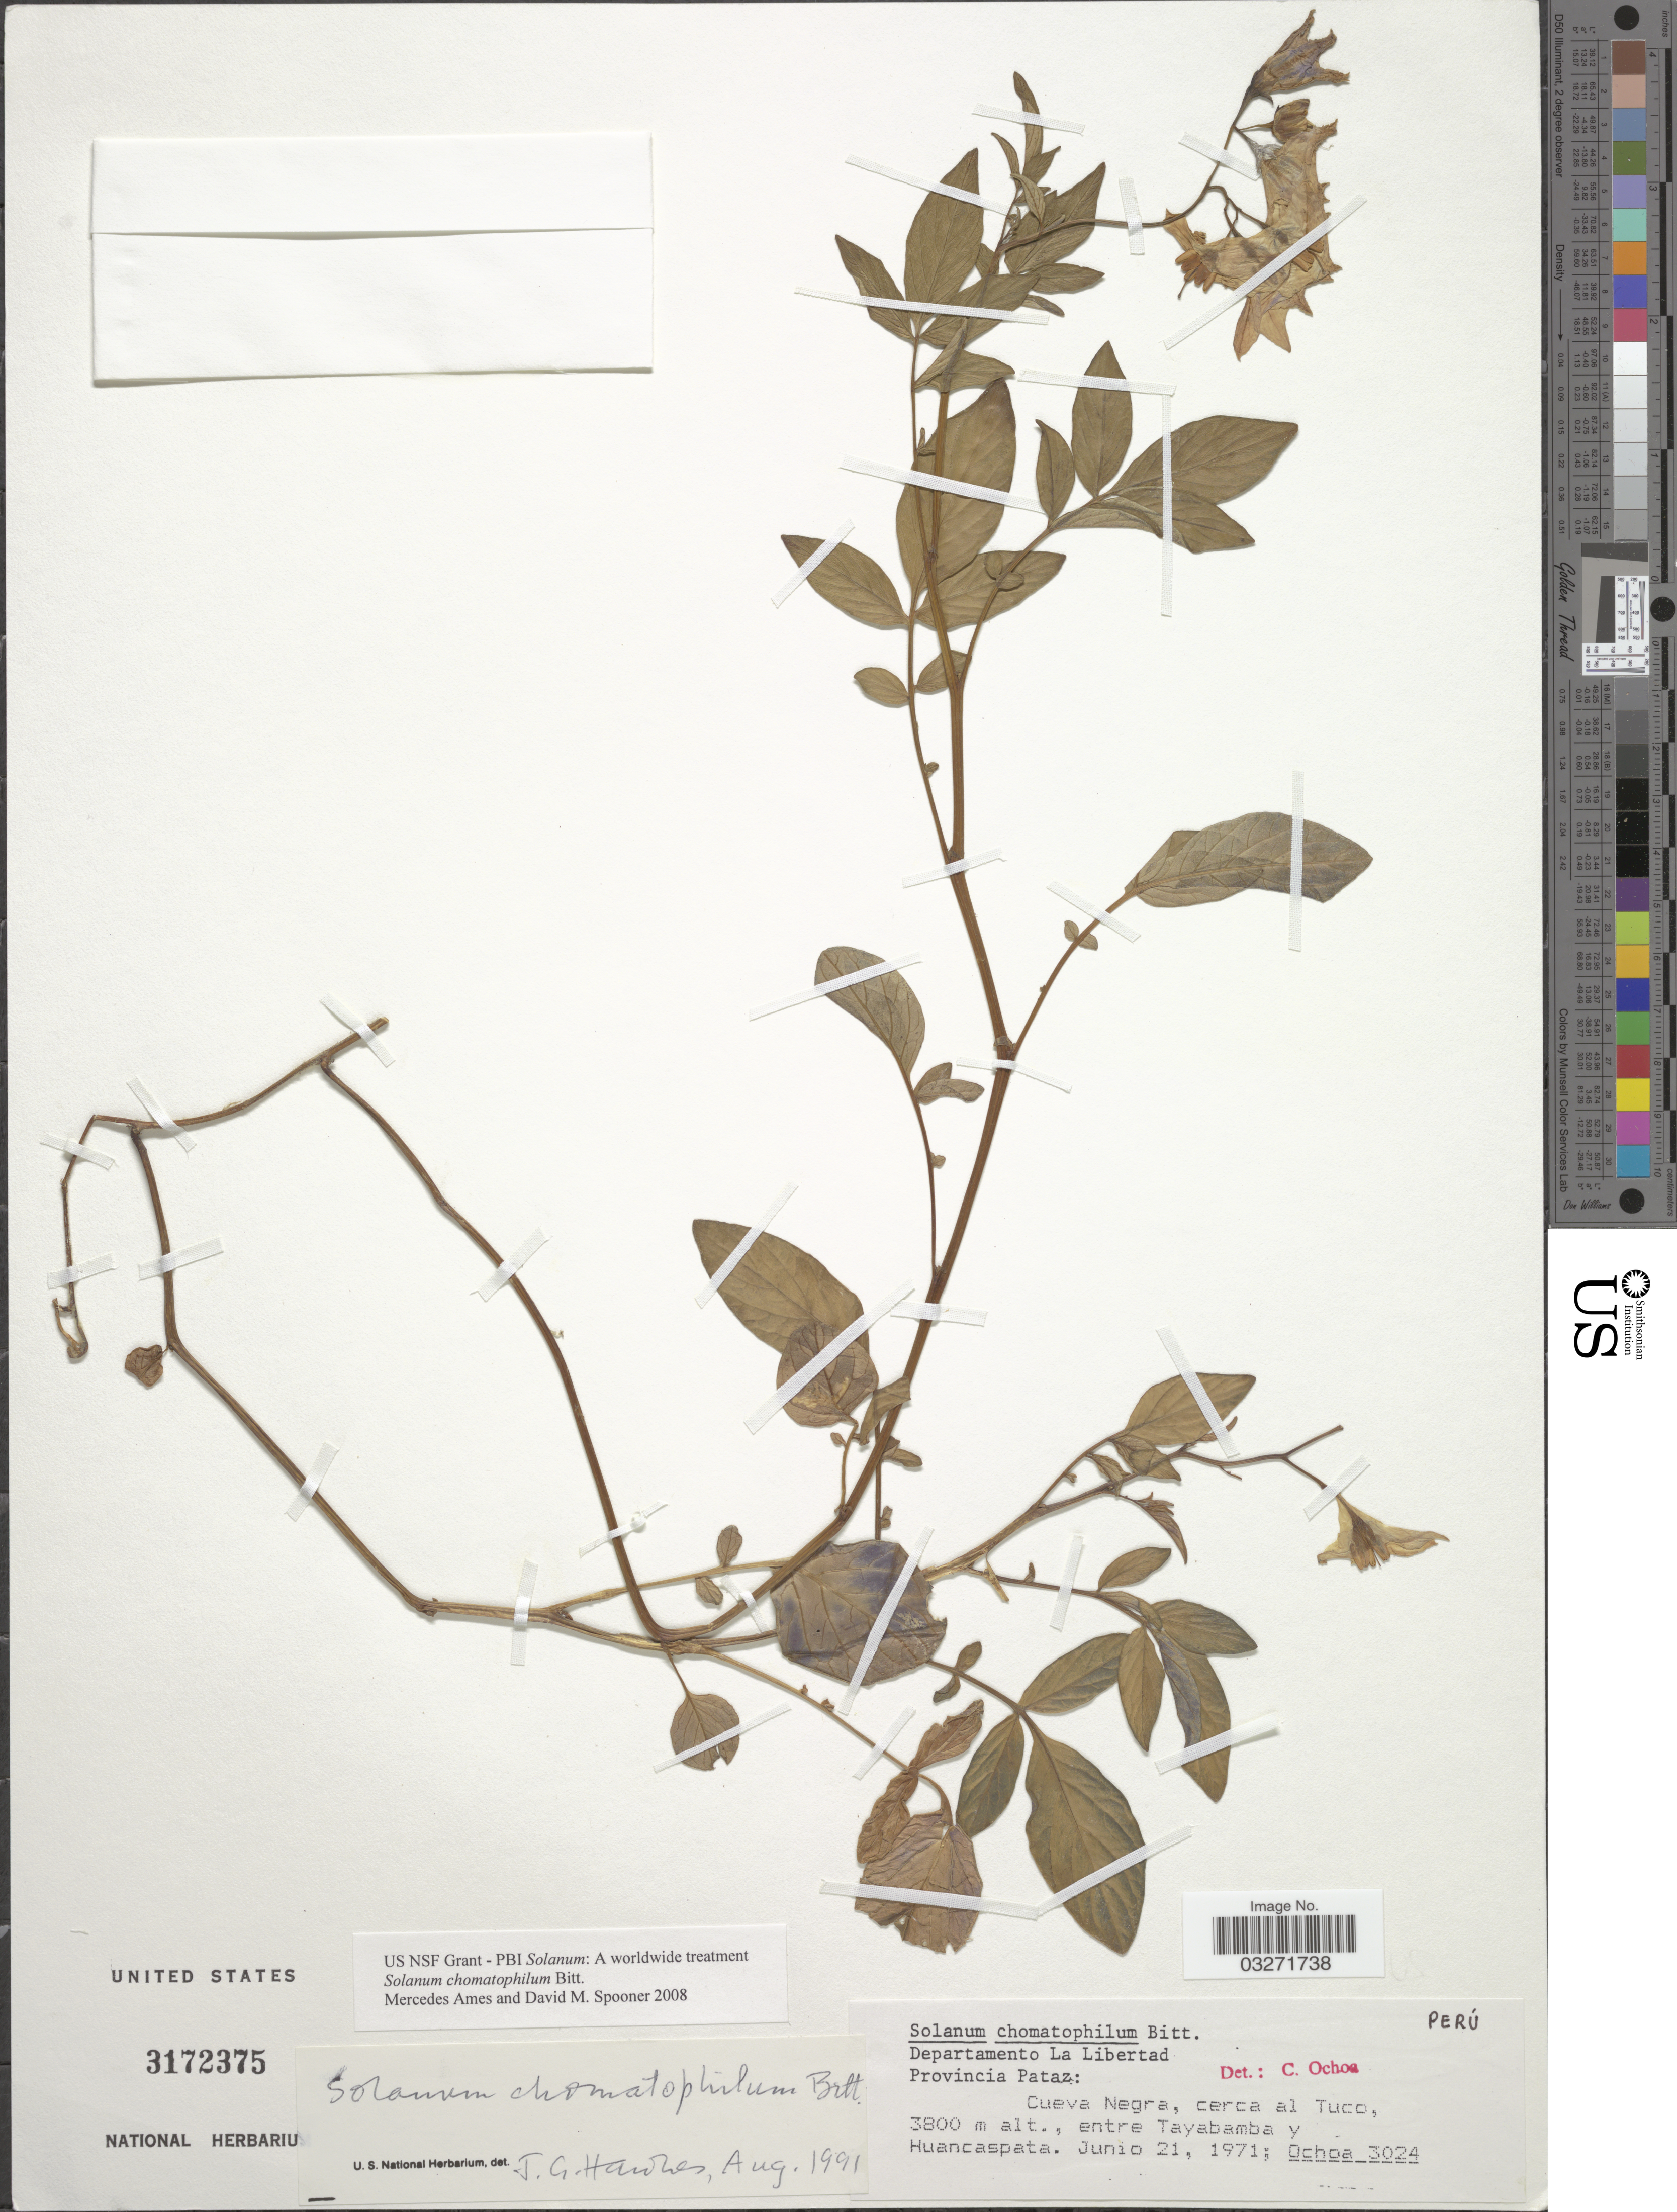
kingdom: Plantae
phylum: Tracheophyta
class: Magnoliopsida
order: Solanales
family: Solanaceae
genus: Solanum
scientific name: Solanum chomatophilum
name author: Bitter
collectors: -. Ochoa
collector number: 3024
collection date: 1971-06-21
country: Peru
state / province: La Libertad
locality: Departamento La Libertad. Provincia Pataz: Cueva Negra, cerca al Tuco, entre Tayabamba y Huancaspata.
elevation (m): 3800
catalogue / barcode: US 3172375